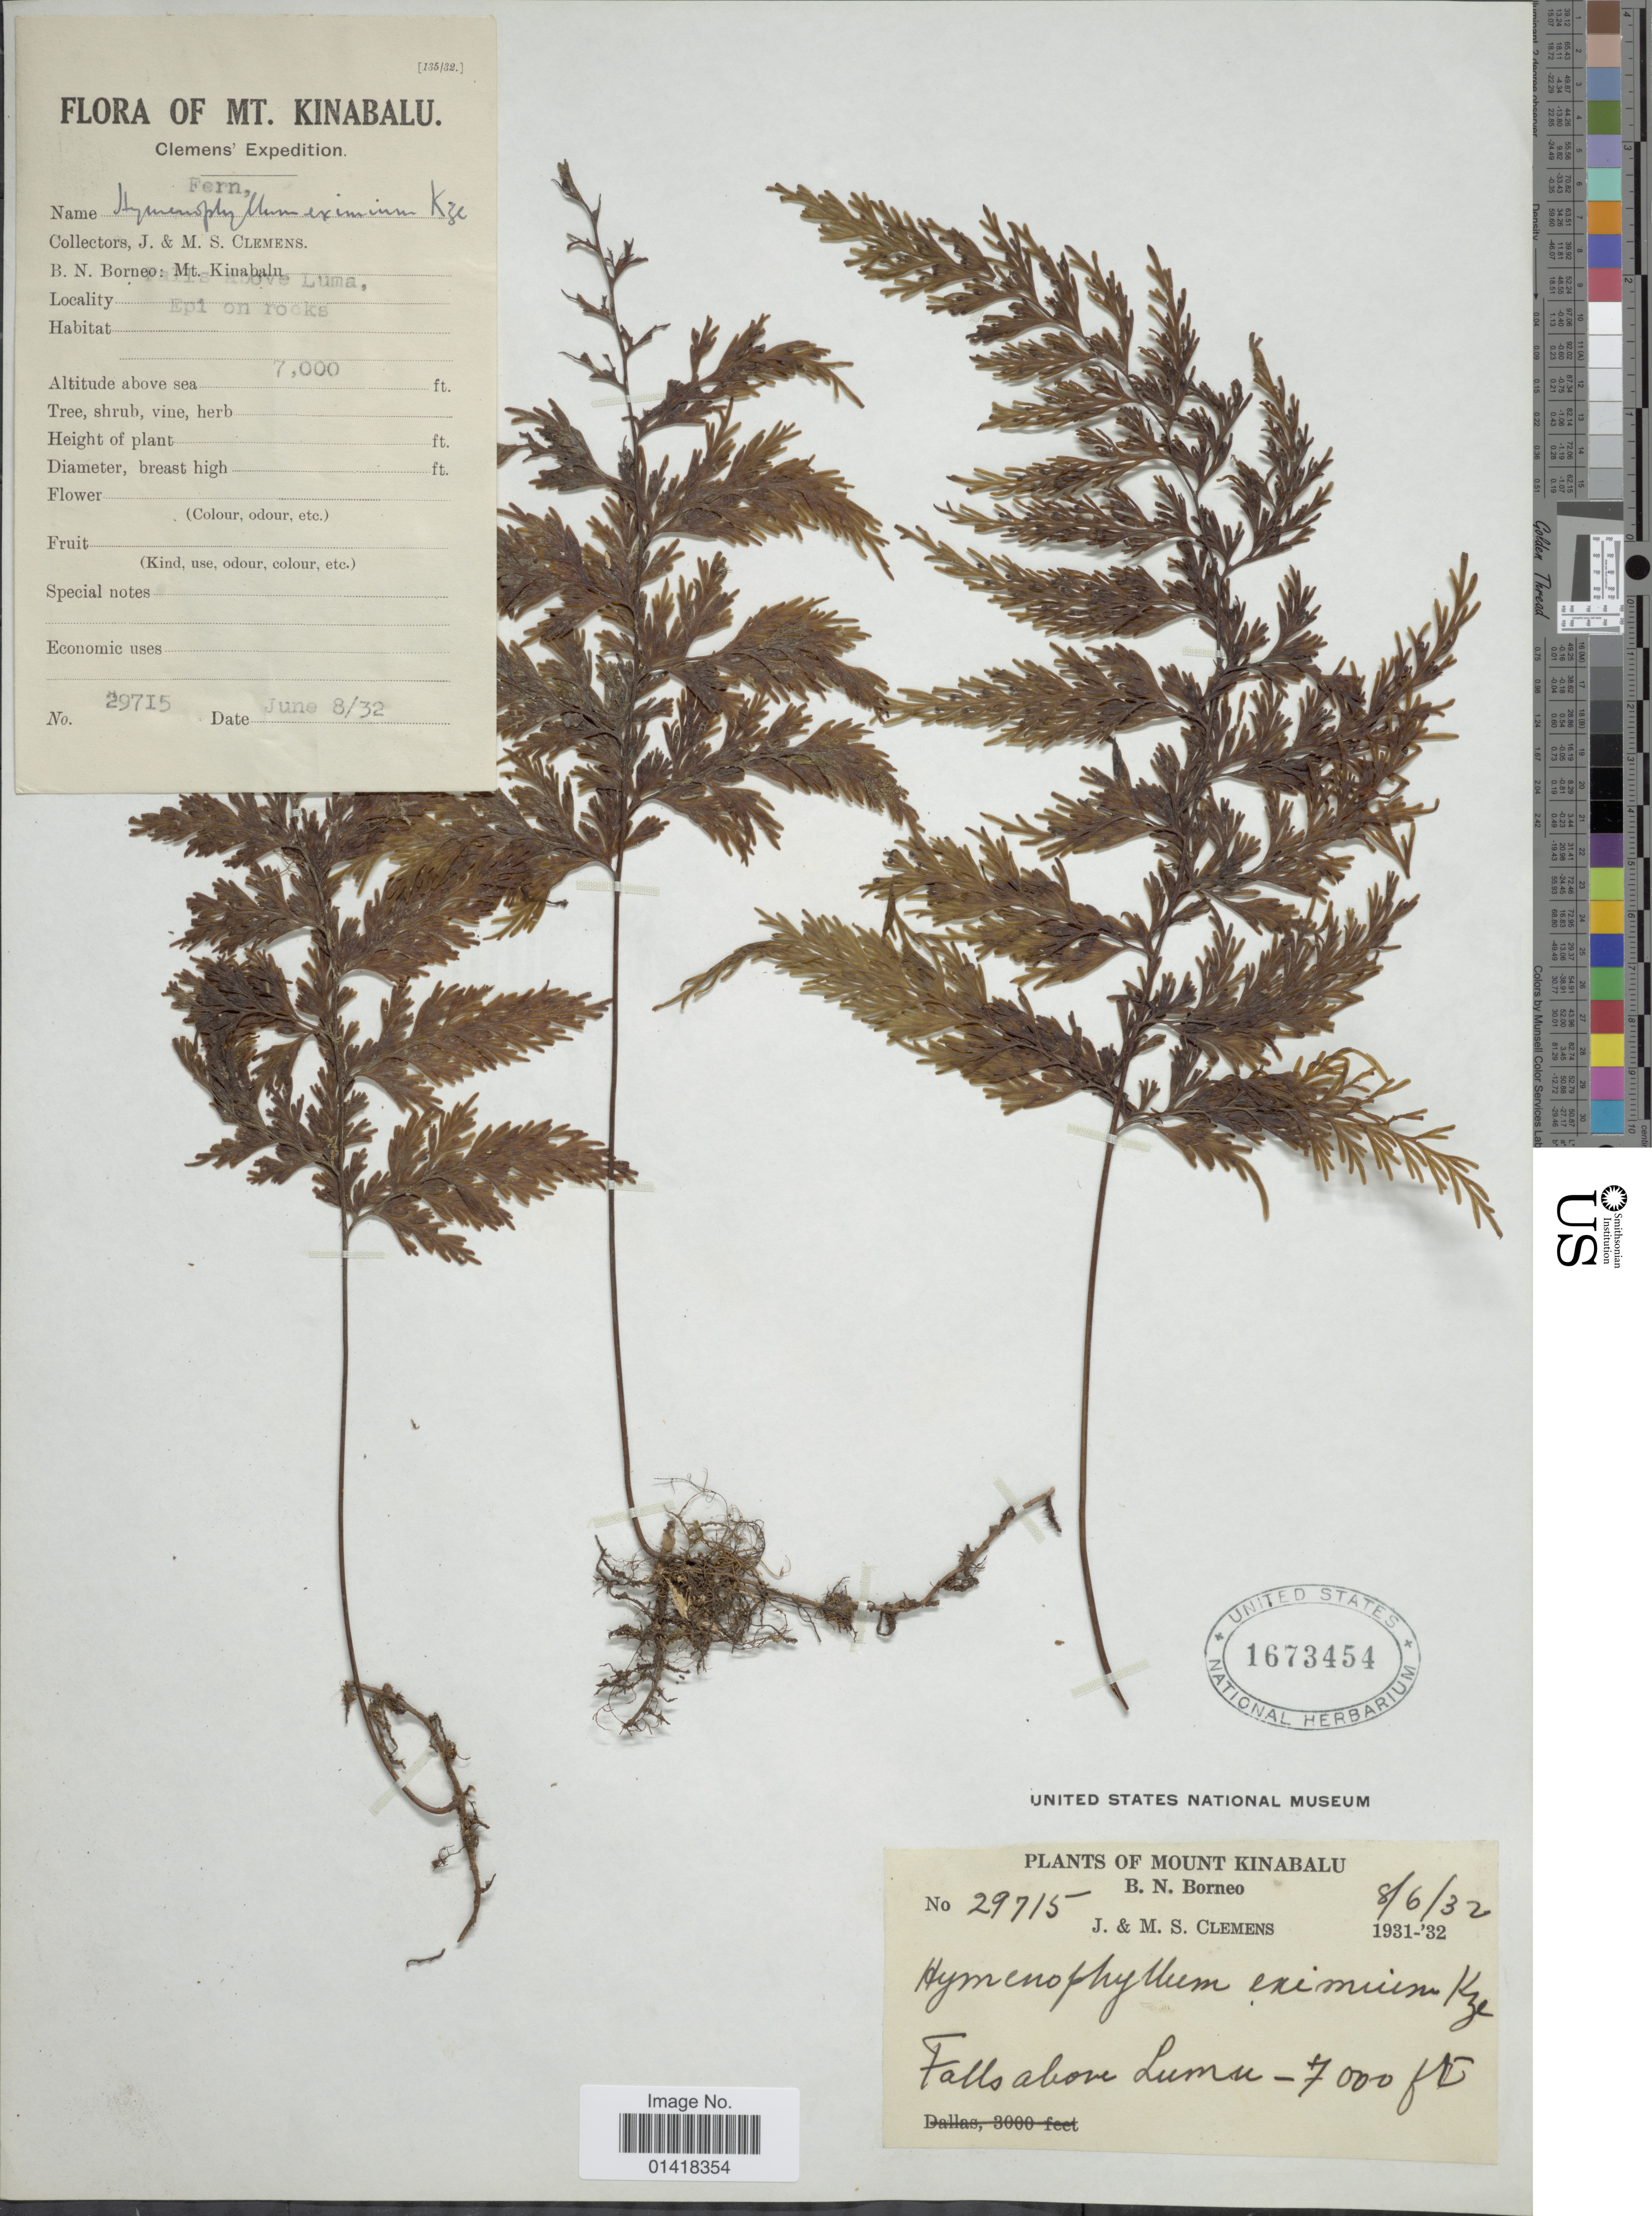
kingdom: Plantae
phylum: Tracheophyta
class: Polypodiopsida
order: Hymenophyllales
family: Hymenophyllaceae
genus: Hymenophyllum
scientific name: Hymenophyllum emarginatum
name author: Sw.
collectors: J. Clemens & M. S. Clemens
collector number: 29715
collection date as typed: Transcribed d/m/y: 8/6/32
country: Malaysia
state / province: Sabah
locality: Mount KInabalu. B.N. Borneo. Falls above Lumu-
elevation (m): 2134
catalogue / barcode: US 1673454